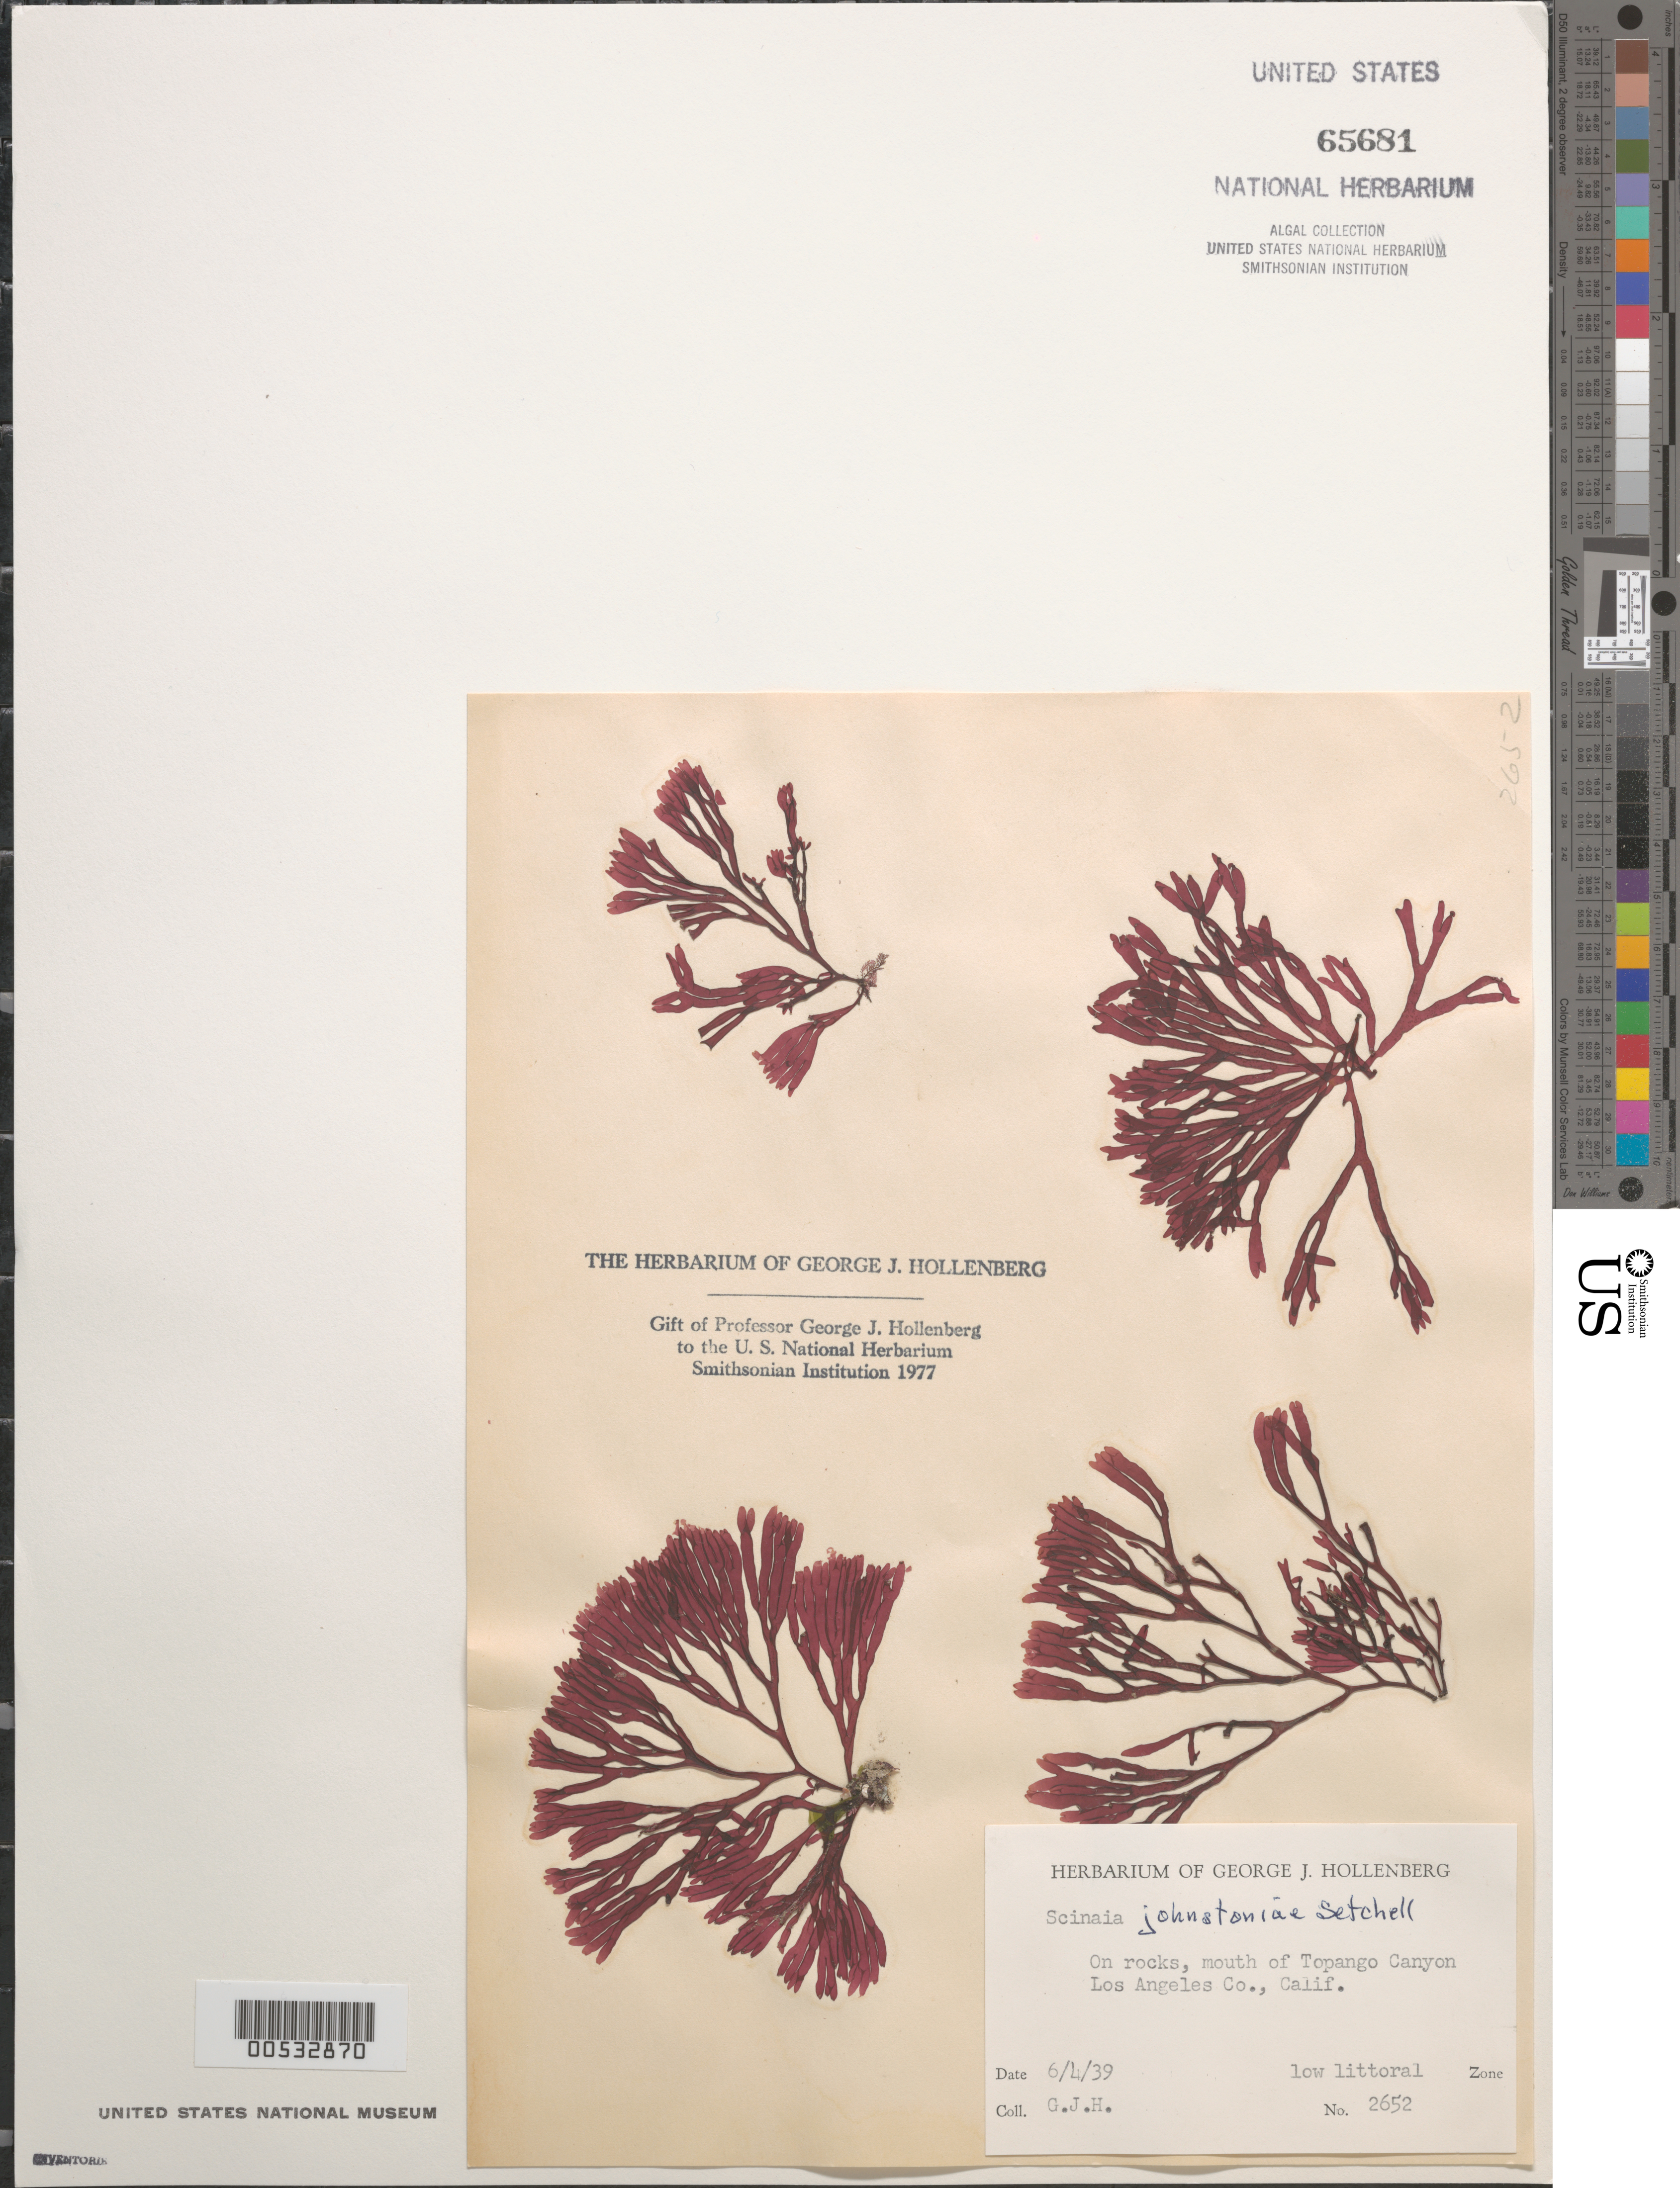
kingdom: Plantae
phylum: Rhodophyta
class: Florideophyceae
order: Nemaliales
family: Scinaiaceae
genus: Scinaia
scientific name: Scinaia johnstoniae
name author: Setch.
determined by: Hollenberg, George J.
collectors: G. Hollenberg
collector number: GJH 2652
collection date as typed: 04 Jun 1939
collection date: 1939-06-04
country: United States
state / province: California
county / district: Los Angeles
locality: Topango Canyon mouth, near Santa Monica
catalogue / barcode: US 65681